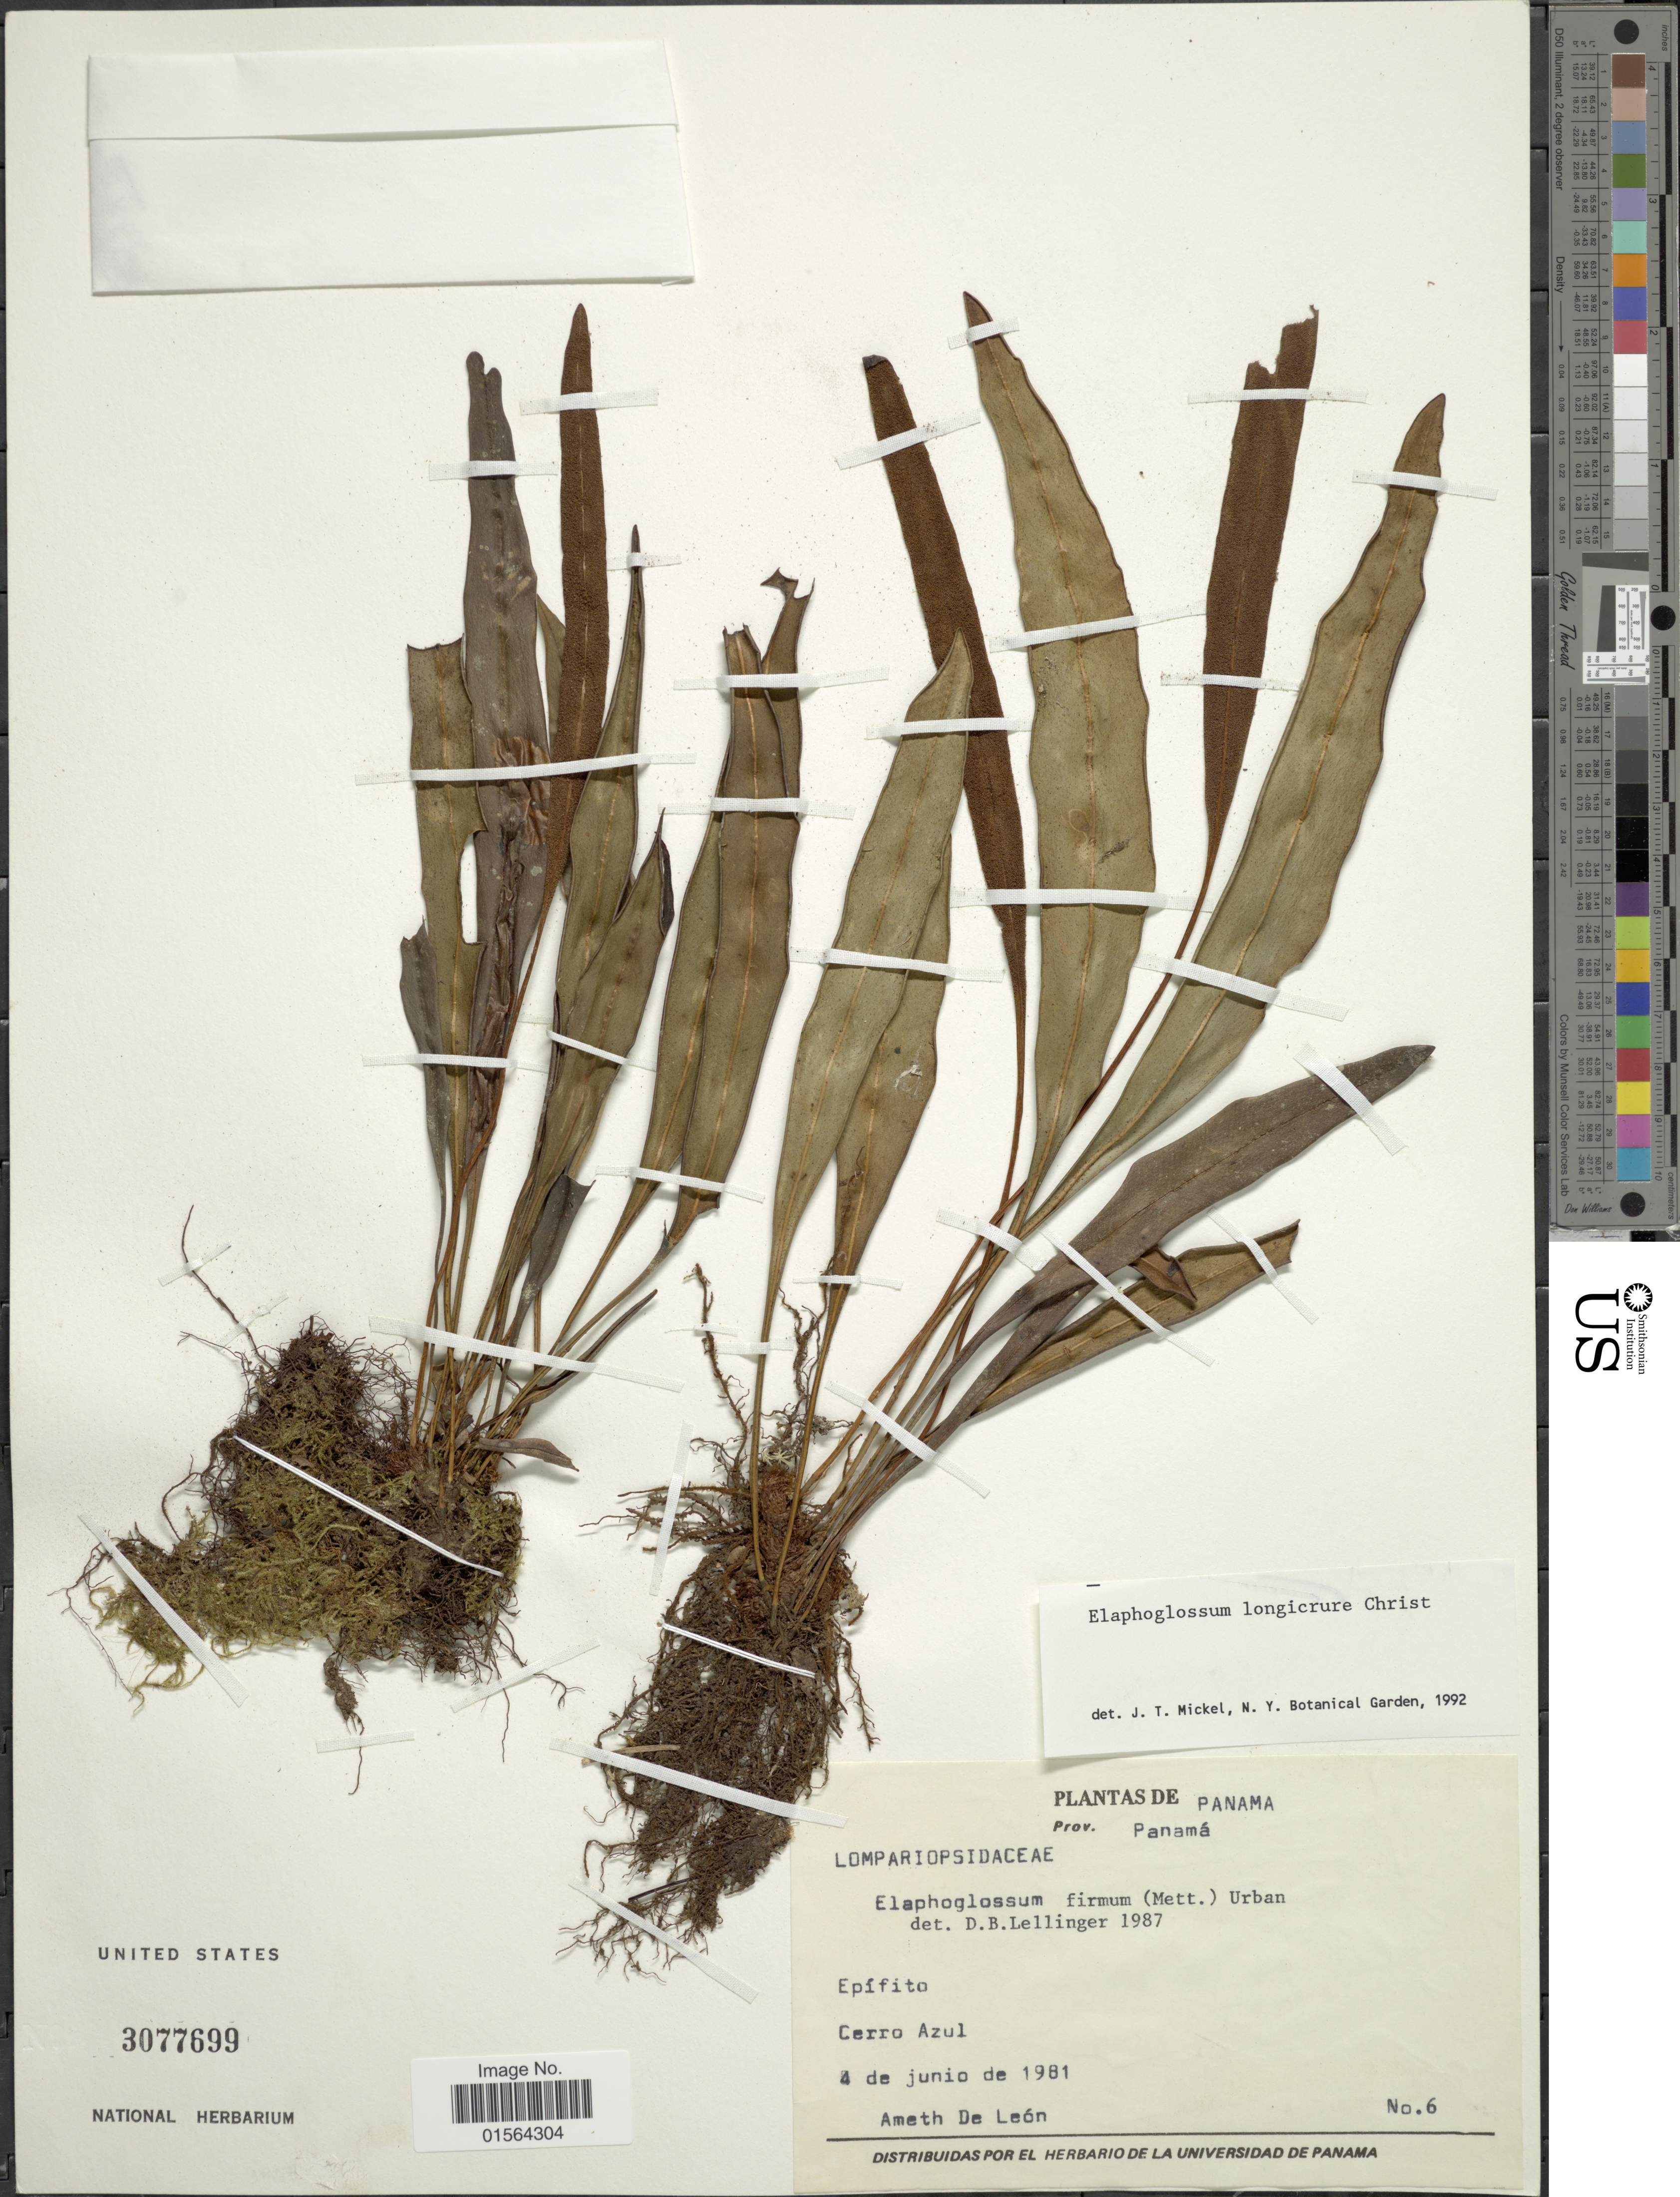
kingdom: Plantae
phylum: Tracheophyta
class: Polypodiopsida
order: Polypodiales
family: Dryopteridaceae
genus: Elaphoglossum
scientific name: Elaphoglossum longicrure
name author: Christ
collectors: A. De Leon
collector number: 6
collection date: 1981-06-04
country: Panama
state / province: Panamá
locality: Prov. Panama, Cerro Azul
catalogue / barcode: US 3077699